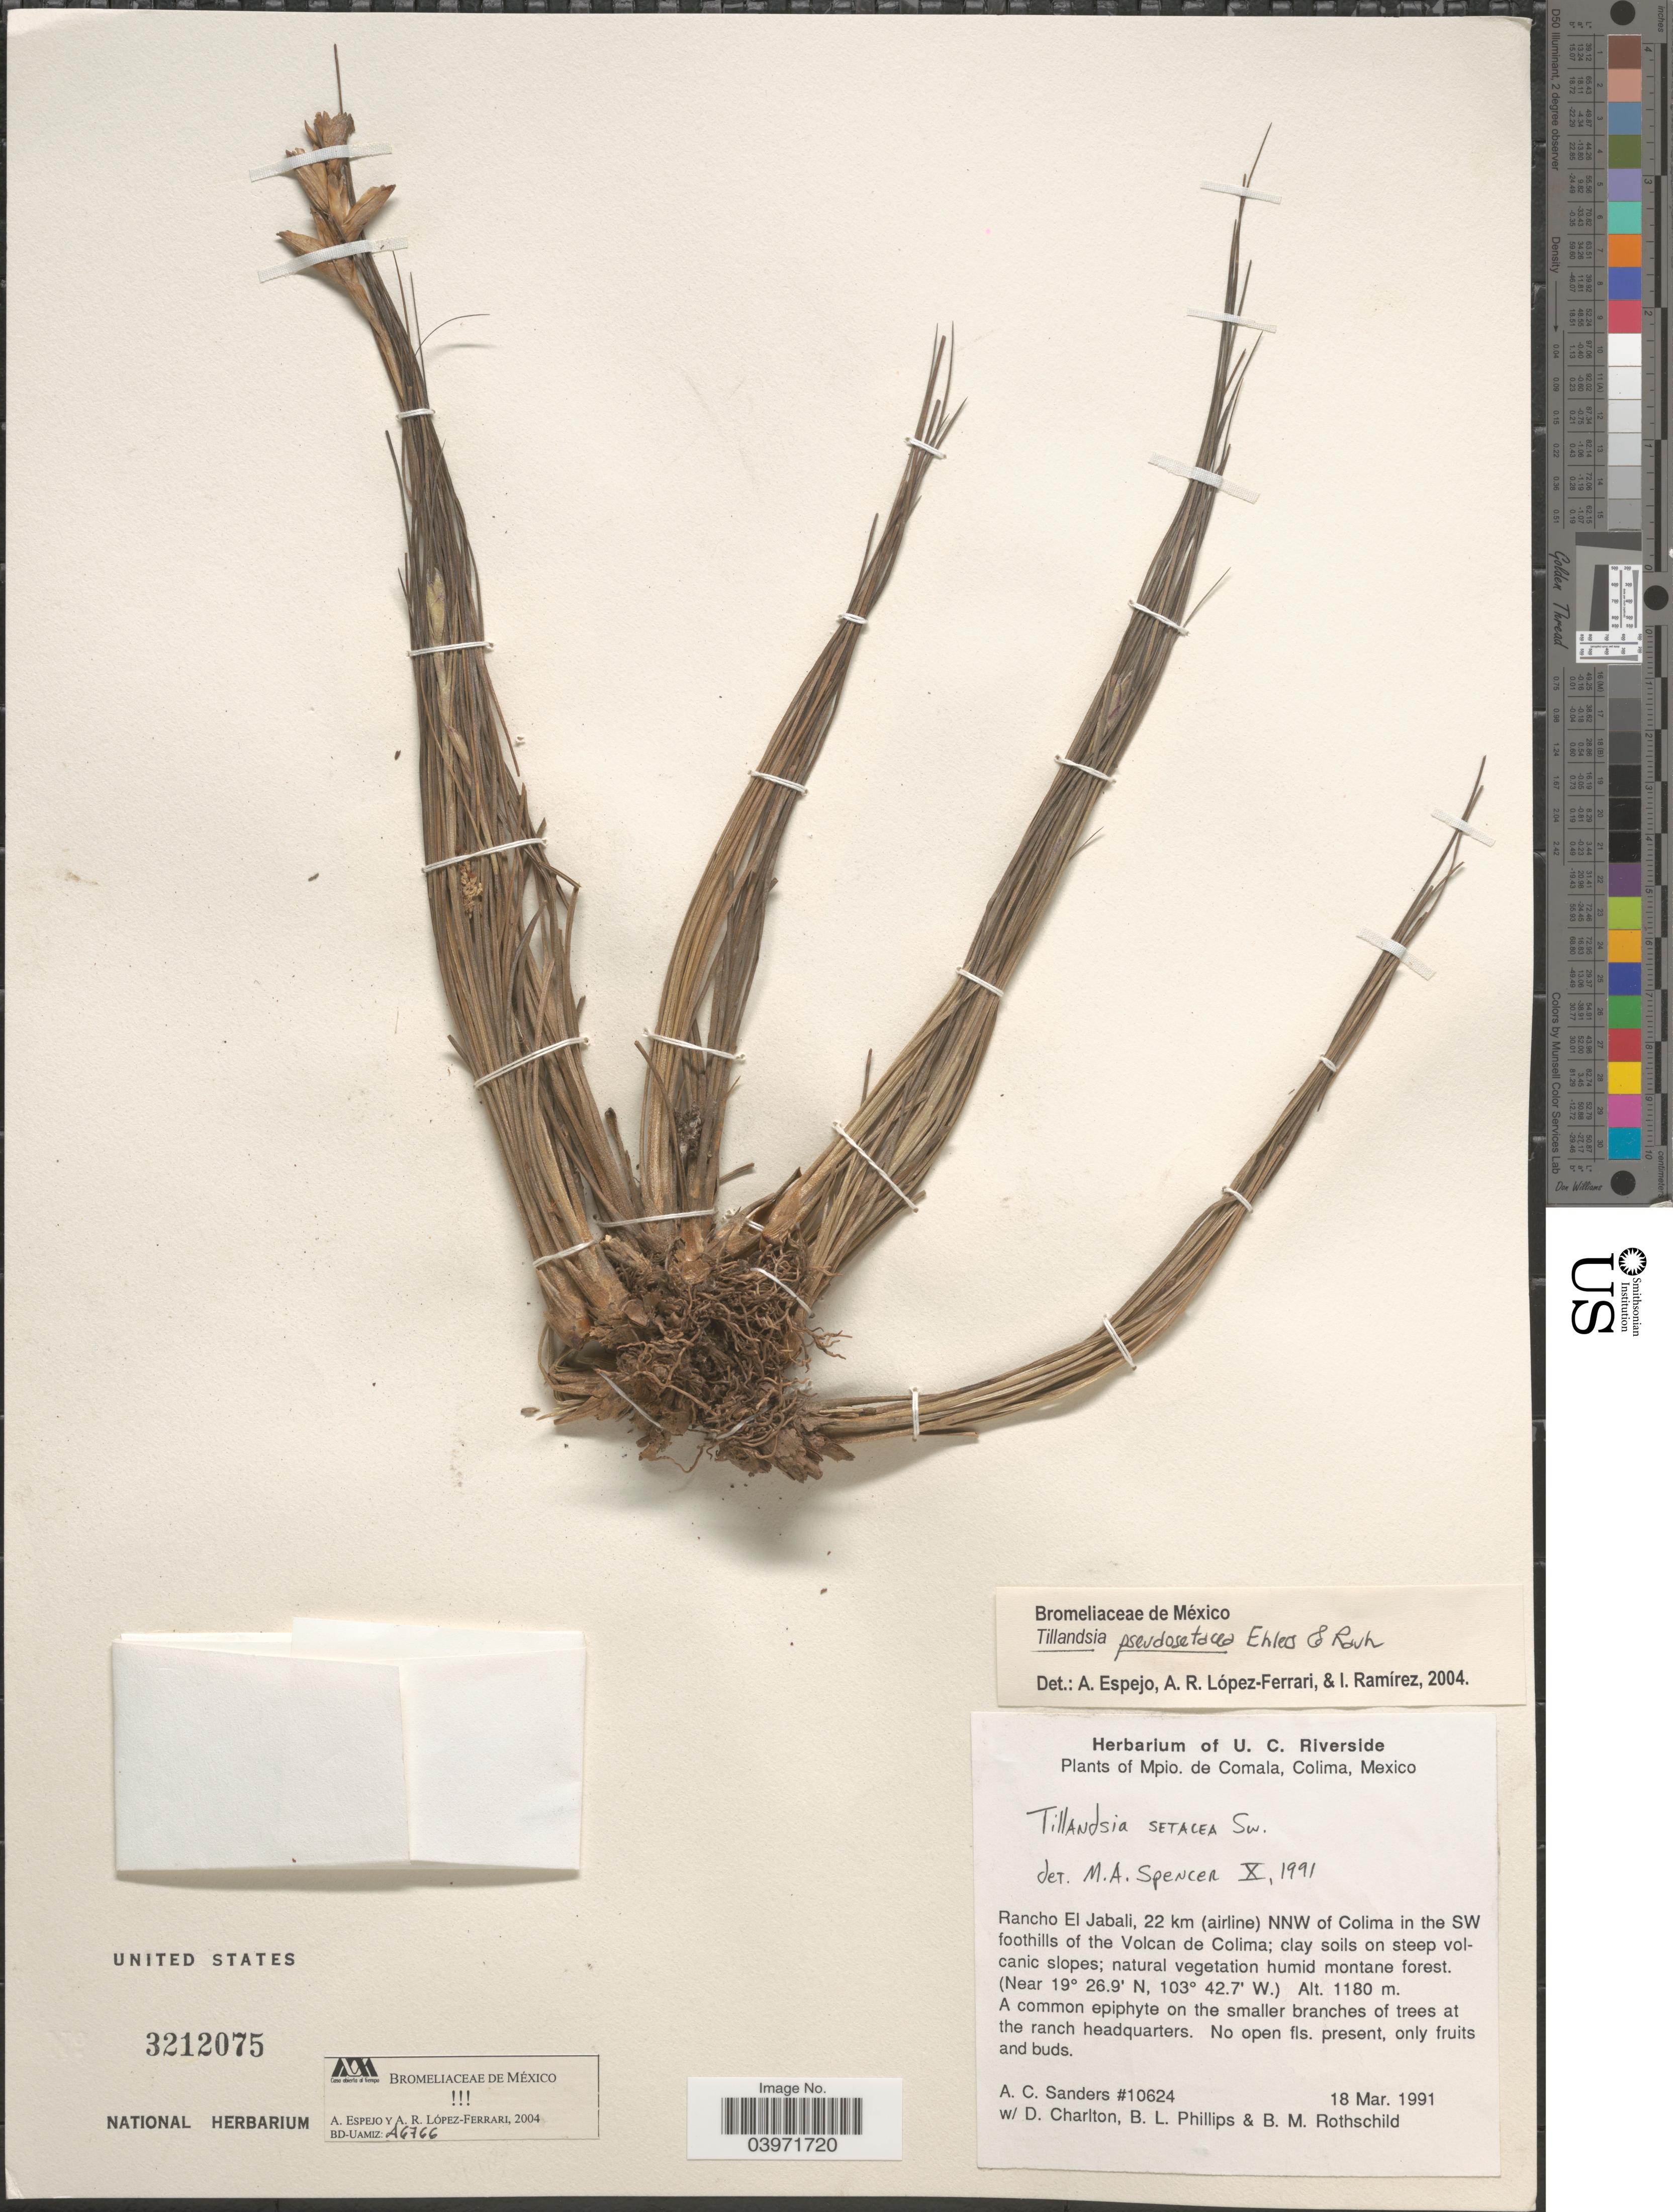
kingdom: Plantae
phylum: Tracheophyta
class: Liliopsida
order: Poales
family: Bromeliaceae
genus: Tillandsia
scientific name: Tillandsia pseudosetacea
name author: Ehlers & Rauh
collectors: A. Sanders, D. Charlton, B. L. Phillips & B. Rothschild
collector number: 10624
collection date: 1991-03-18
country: Mexico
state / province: Colima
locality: Mpio. de Comala, Colima. Rancho El Jabali, 22 km (airline) NNW of Colima in the SW foothills of the Volcan de Colima.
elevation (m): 1180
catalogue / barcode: US 3212075